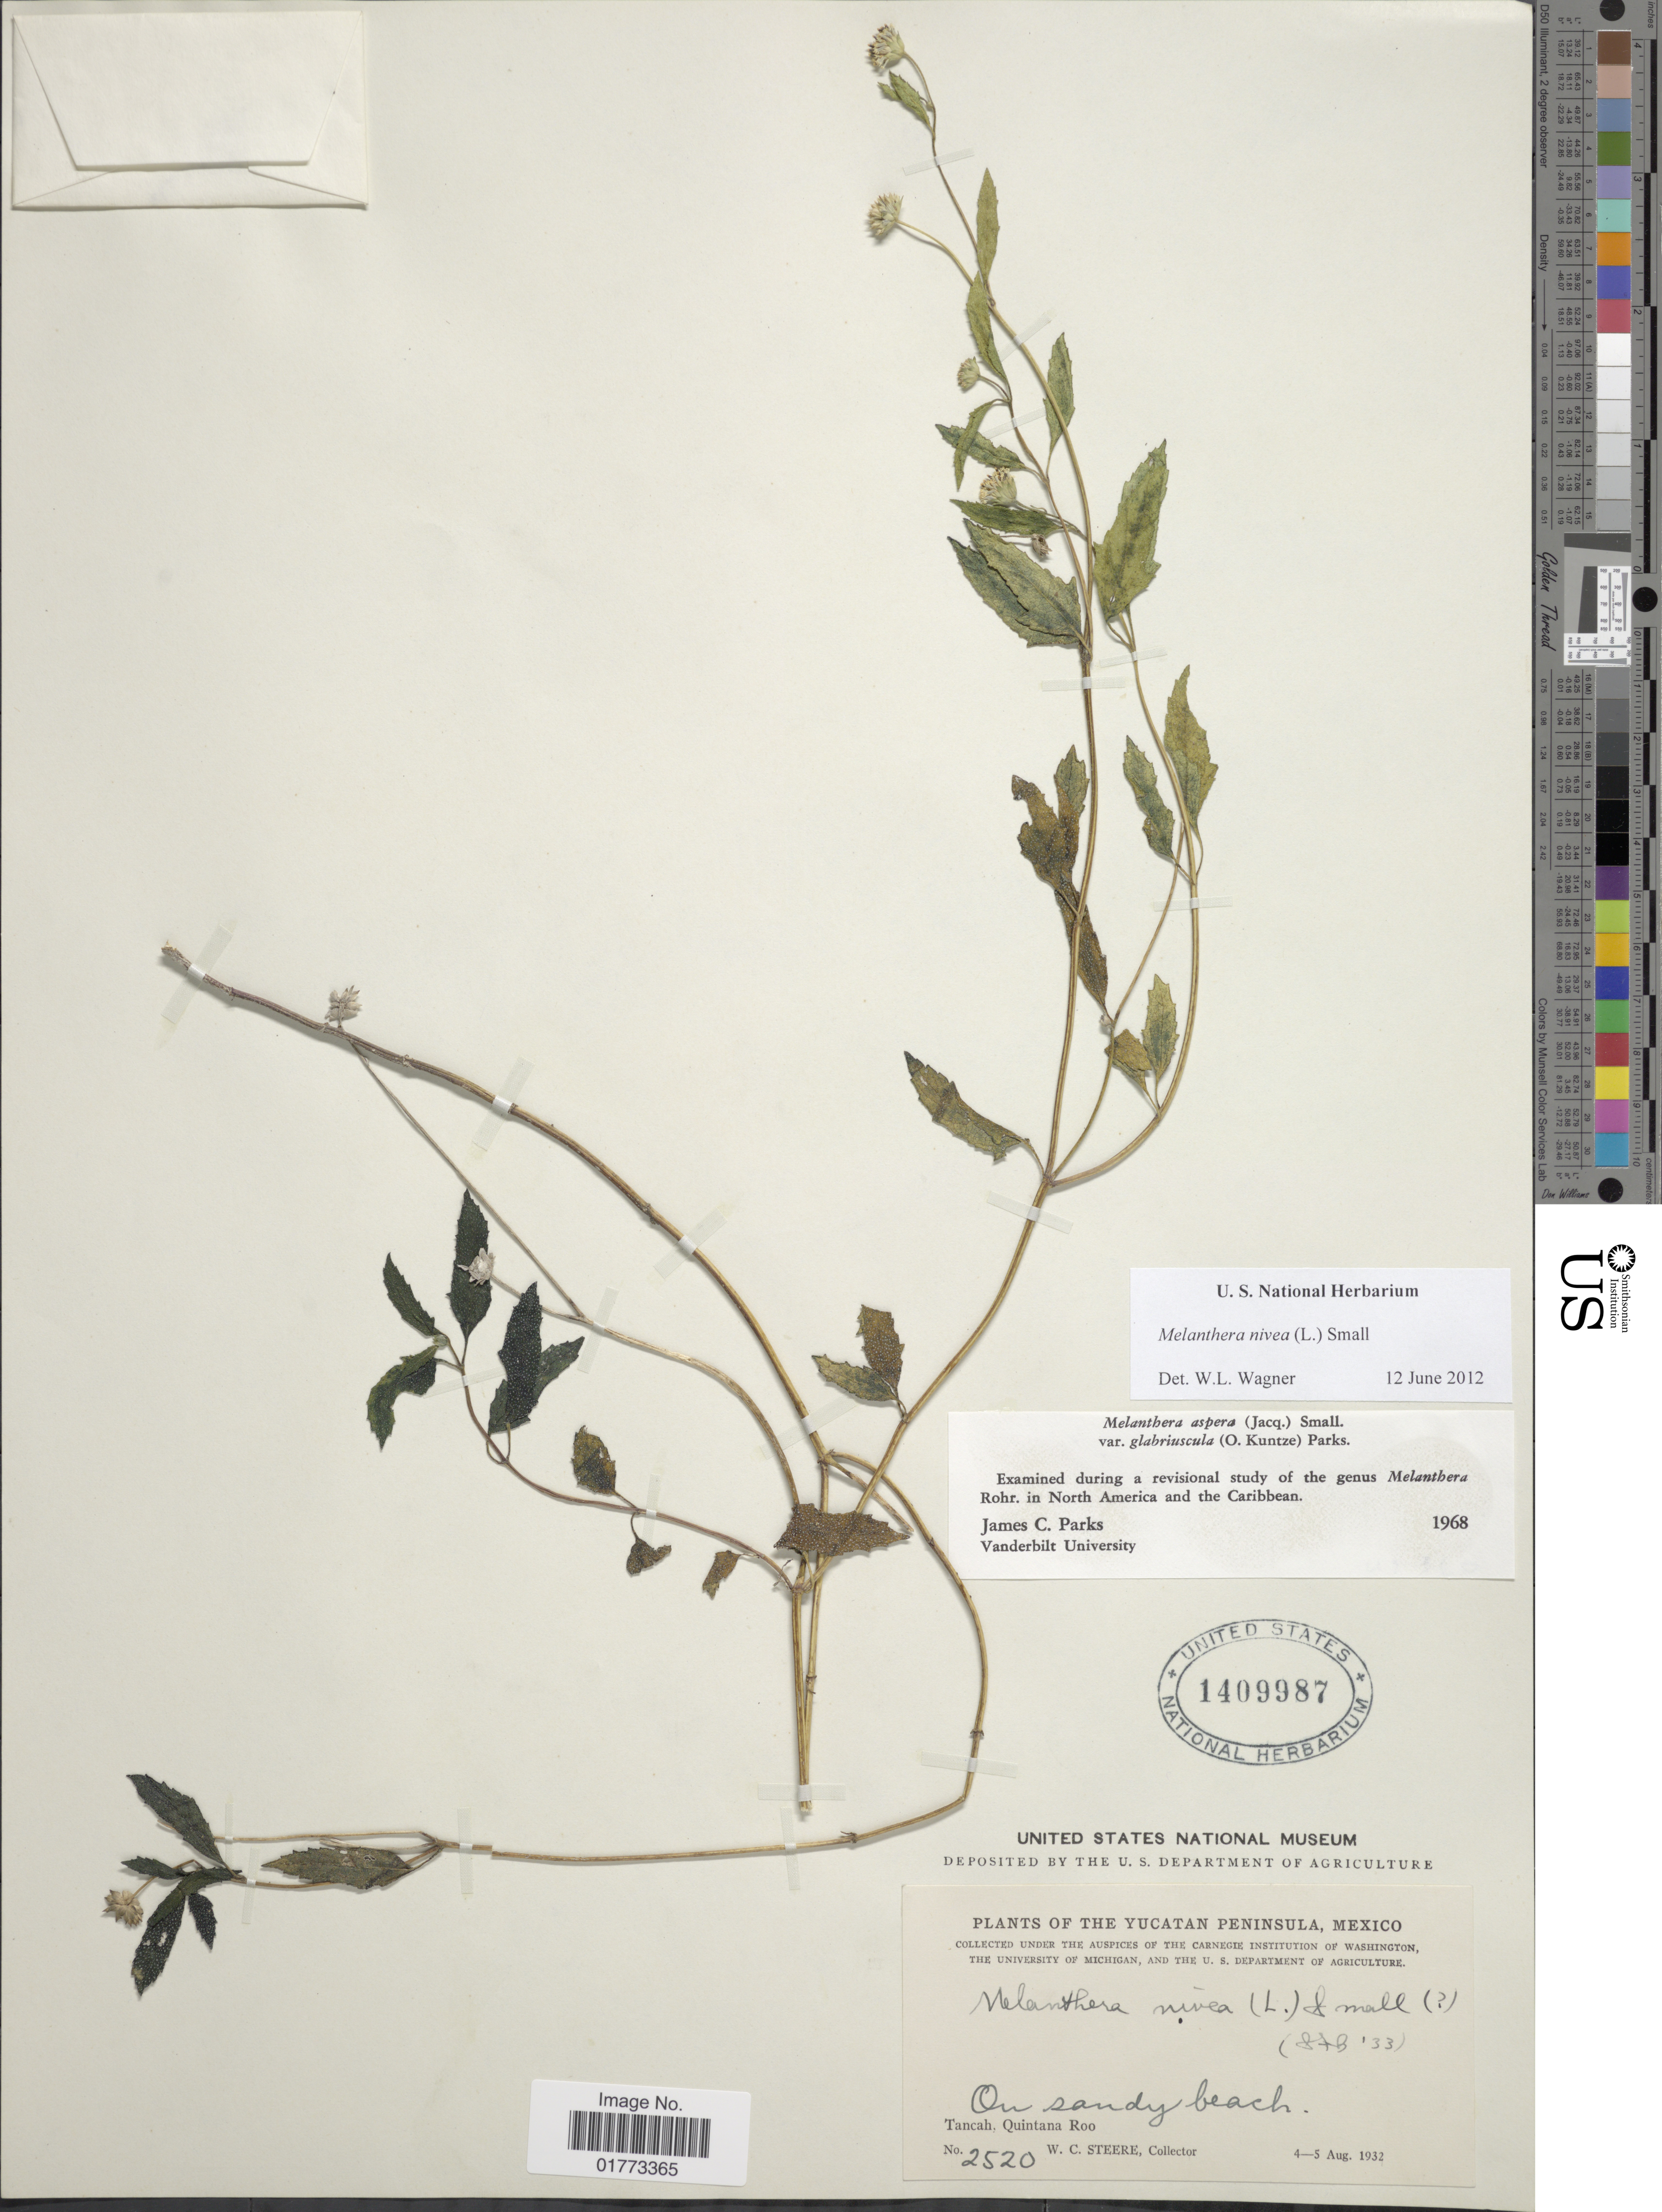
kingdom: Plantae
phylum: Tracheophyta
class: Magnoliopsida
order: Asterales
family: Asteraceae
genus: Melanthera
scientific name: Melanthera nivea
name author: (L.) Small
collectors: W. C. Steere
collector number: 2520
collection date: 1932-08-04/1932-08-05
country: Mexico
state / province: Quintana Roo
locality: Yucatan Peninsula, On sandy beach, Tancah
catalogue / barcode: US 1409987